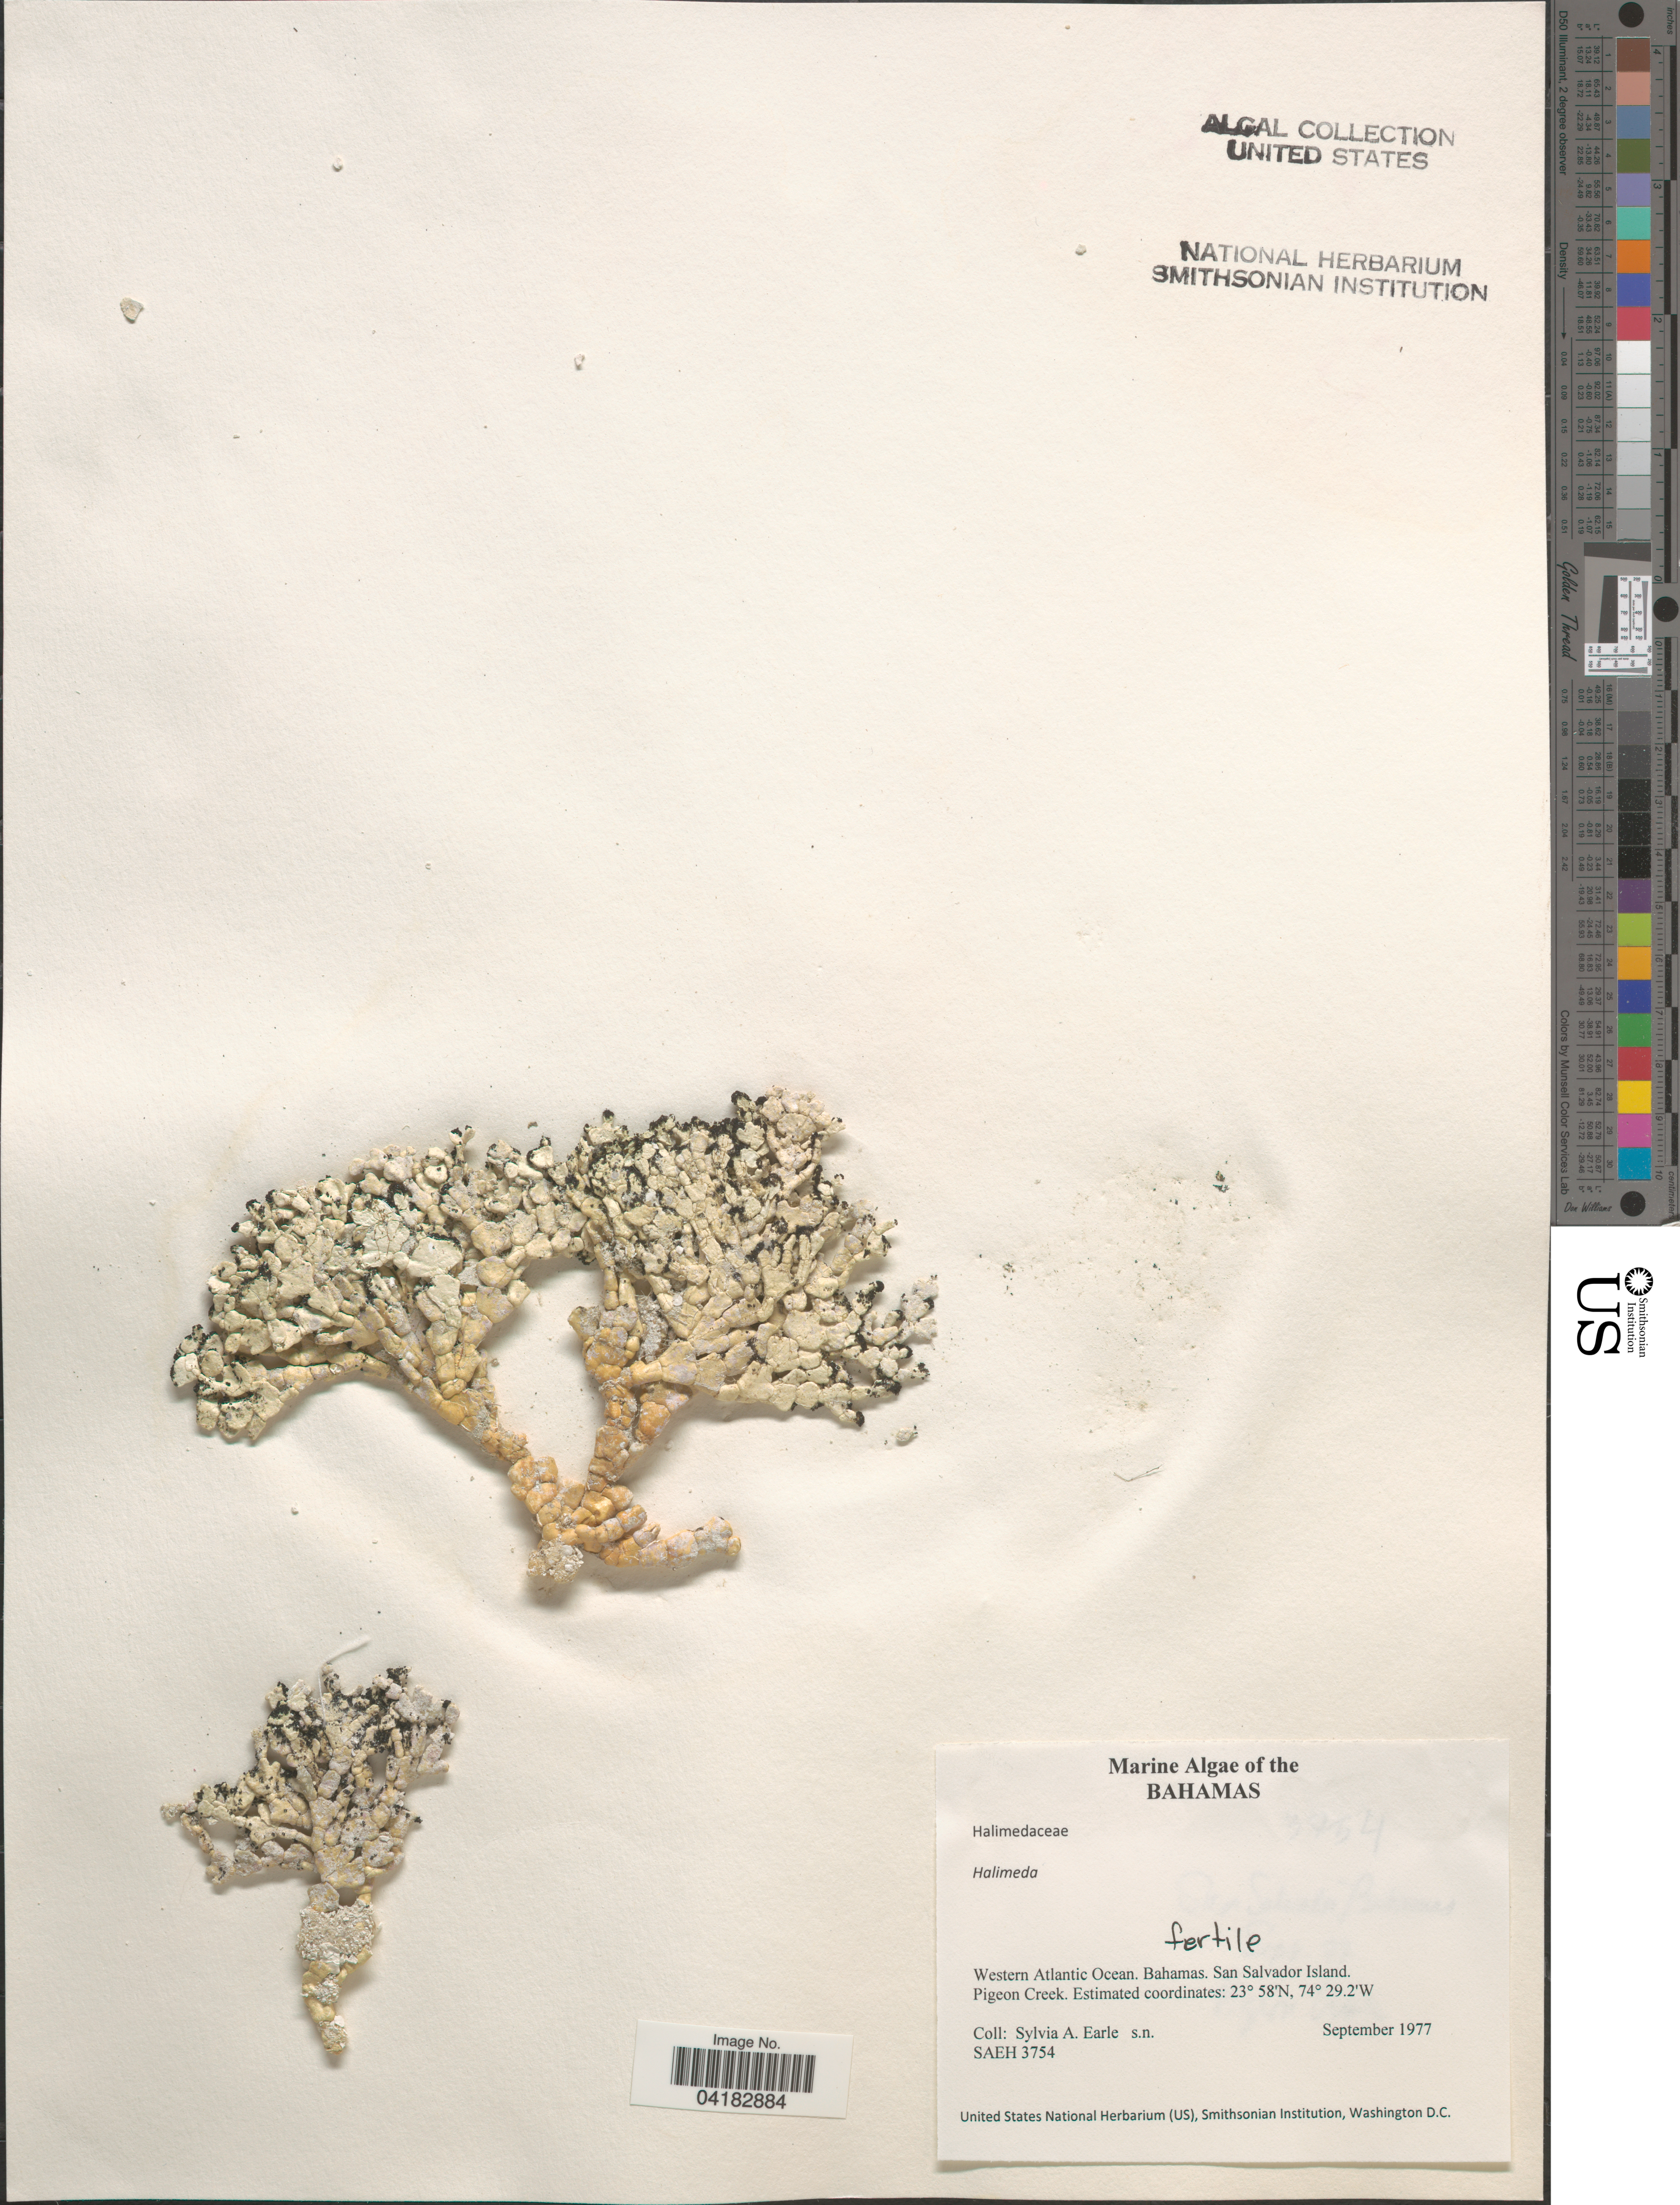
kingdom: Plantae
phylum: Chlorophyta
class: Ulvophyceae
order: Bryopsidales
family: Halimedaceae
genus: Halimeda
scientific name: Halimeda sp.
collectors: S. A. Earle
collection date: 1977-09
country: Bahamas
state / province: San Salvador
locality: Western Atlantic Ocean. San Salvador Island. Pigeon Creek.